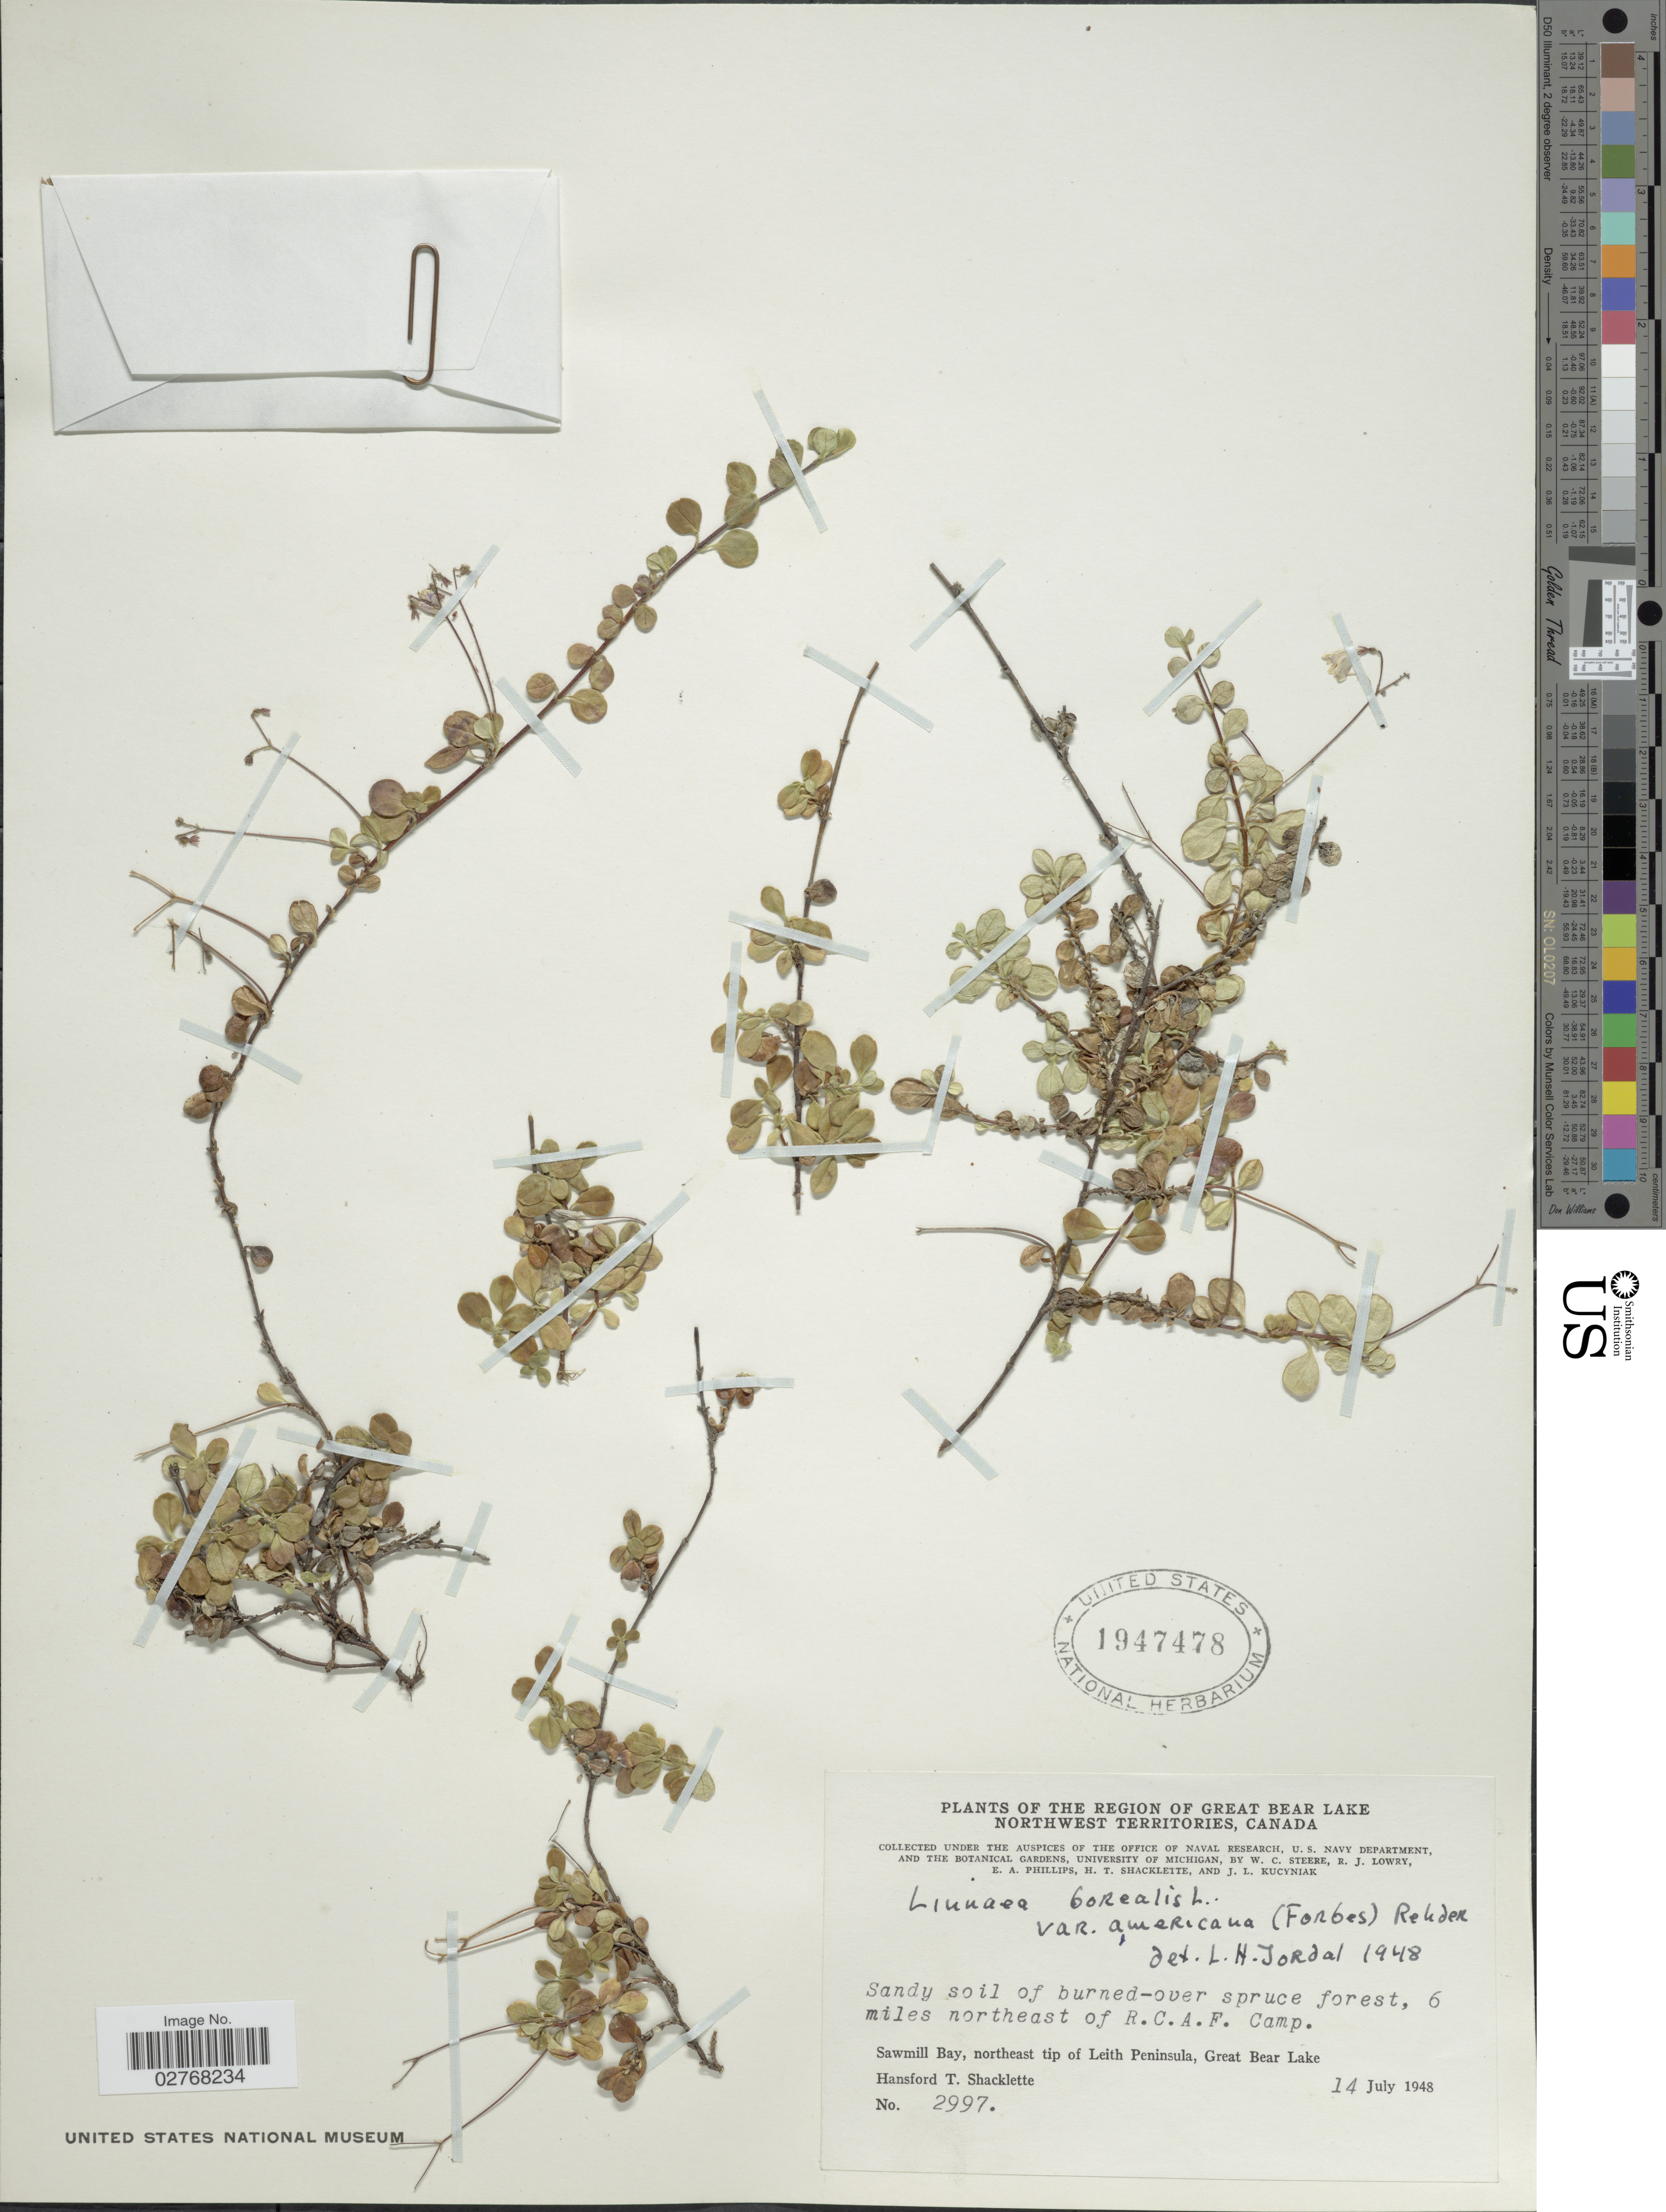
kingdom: Plantae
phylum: Tracheophyta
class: Magnoliopsida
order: Dipsacales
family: Caprifoliaceae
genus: Linnaea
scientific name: Linnaea borealis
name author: L.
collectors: H. Shacklette, W. C. Steere, R. Lowry, E. Phillips & et al.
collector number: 2997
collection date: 1948-07-14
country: Canada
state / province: Northwest Territories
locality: The Region of Great Bear Lake. 6 miles northeast of R.C.A.F. Camp. Sawmill Bay, northeast tip of Leith Peninsula, Great Bear Lake.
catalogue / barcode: US 1947478